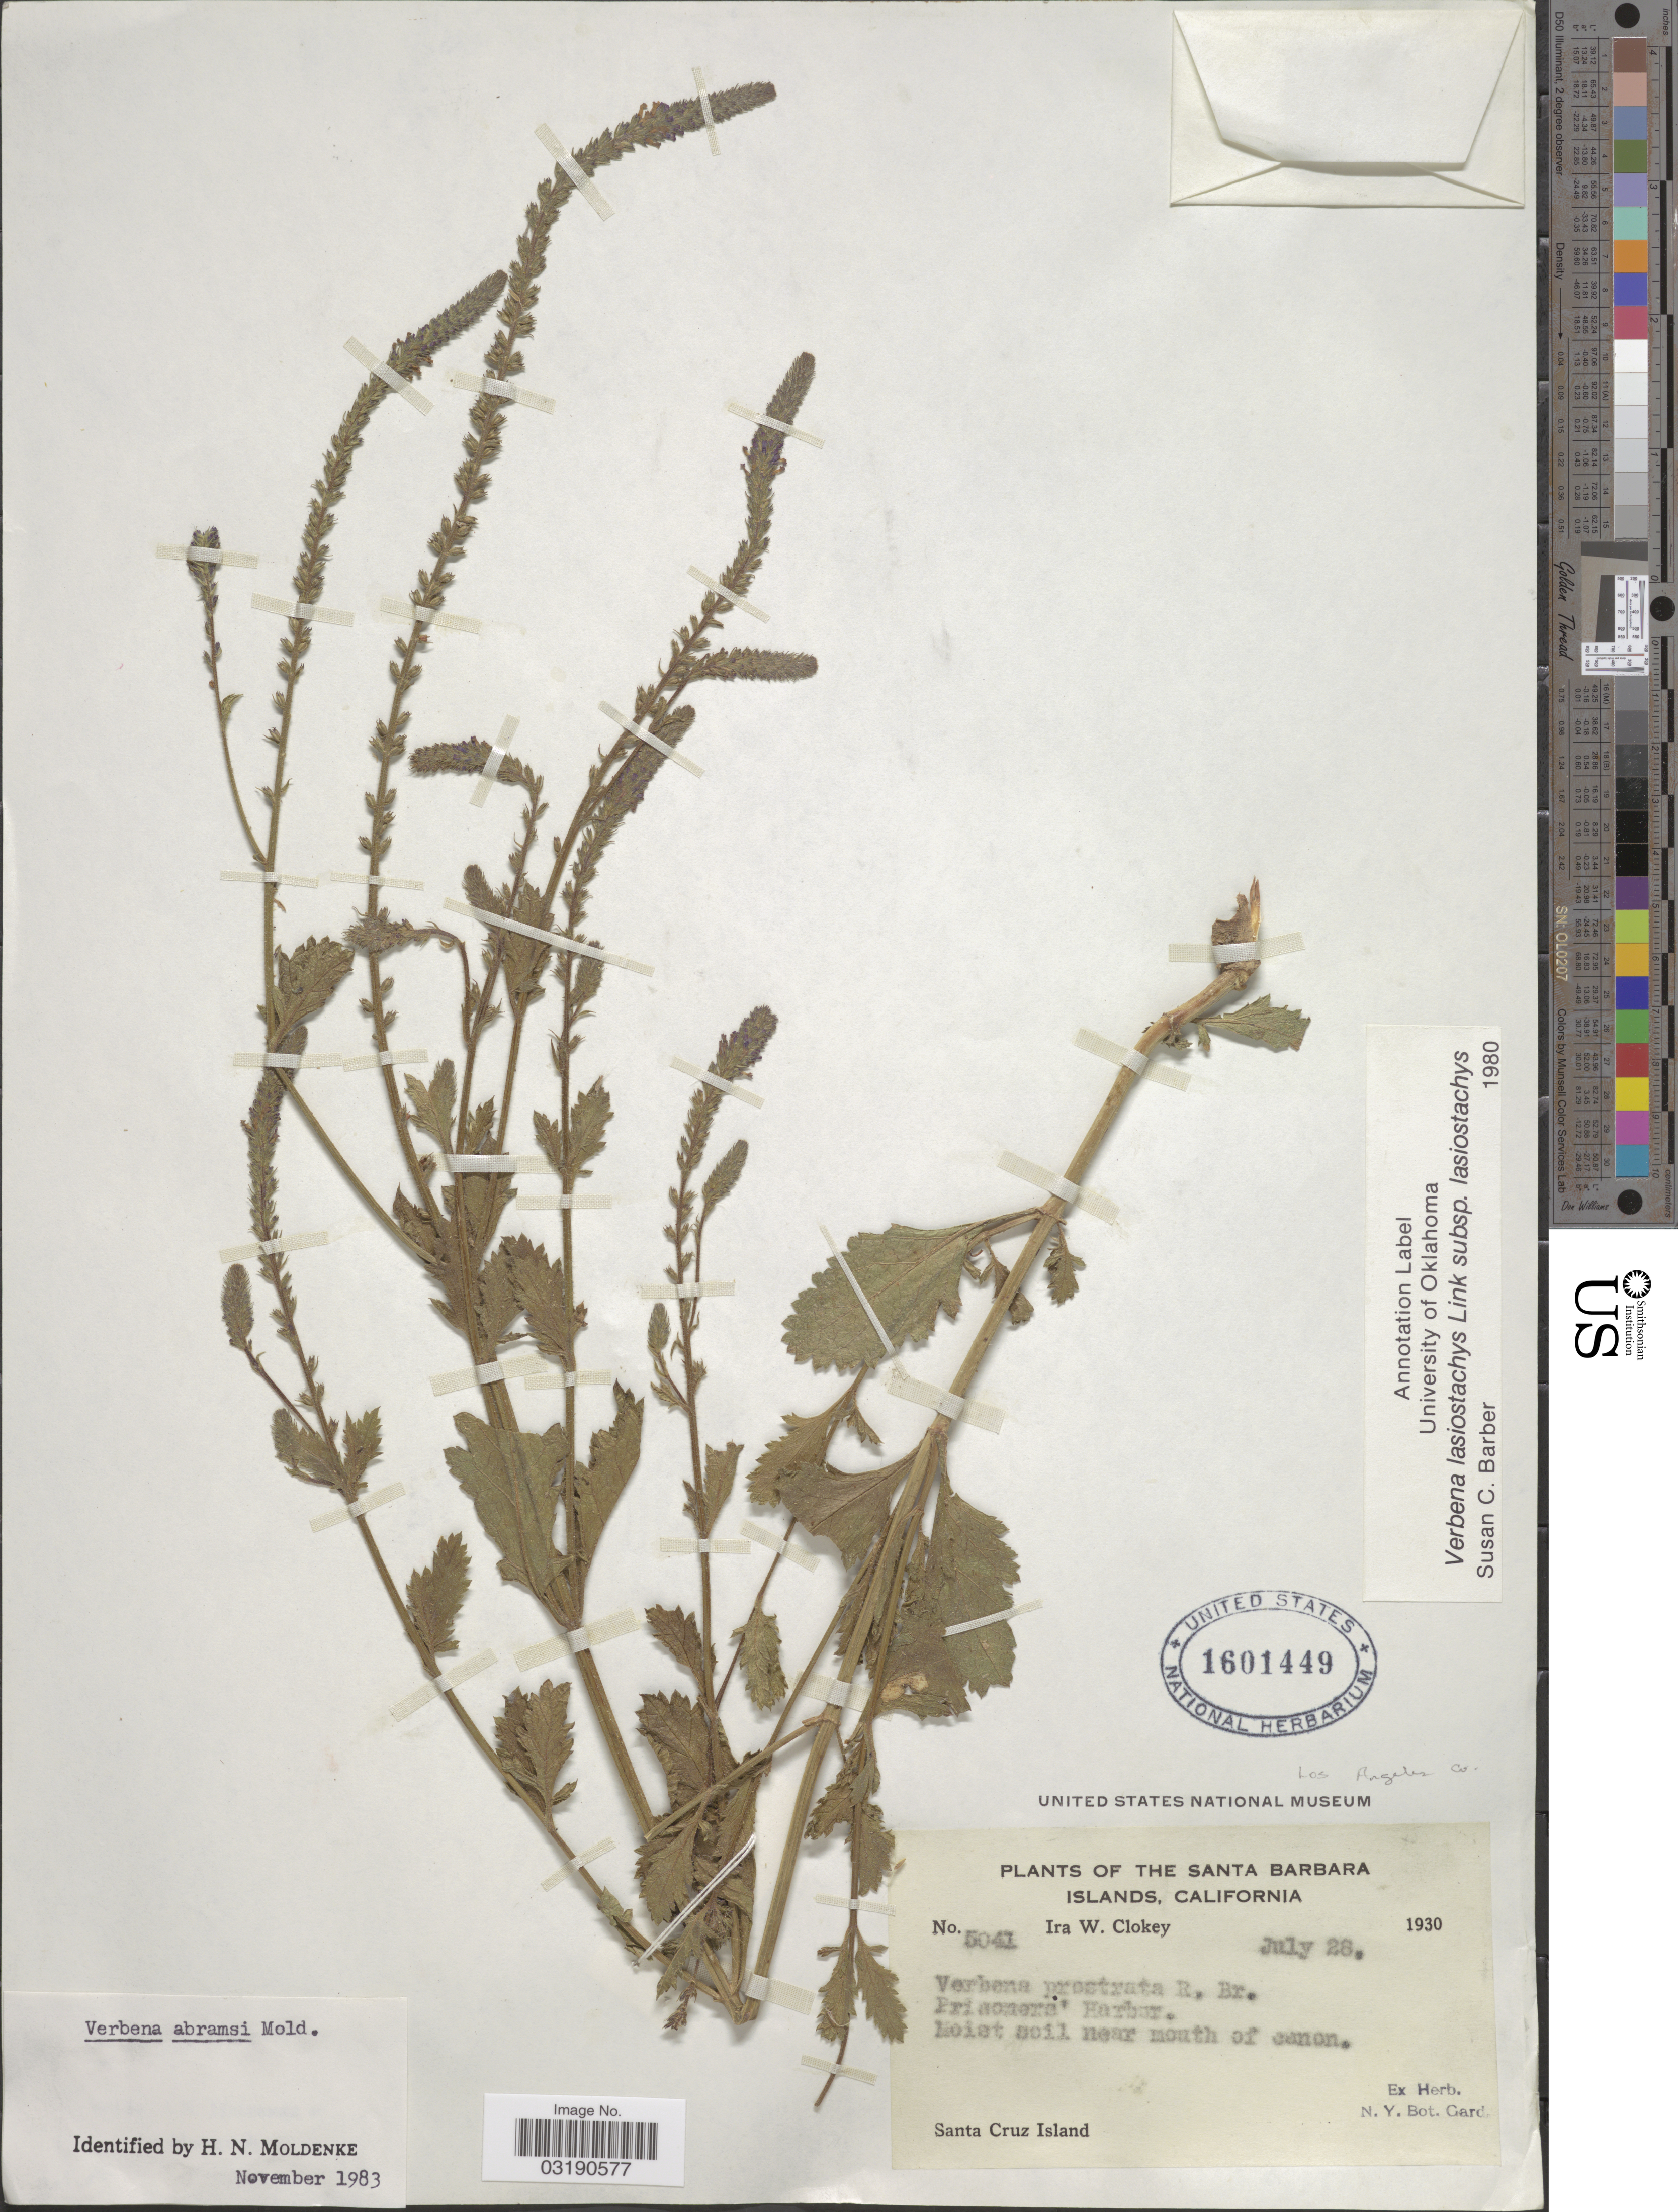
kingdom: Plantae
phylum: Tracheophyta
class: Magnoliopsida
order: Lamiales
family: Verbenaceae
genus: Verbena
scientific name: Verbena abramsii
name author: Moldenke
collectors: I. W. Clokey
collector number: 5041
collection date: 1930-07-28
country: United States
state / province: California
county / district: Santa Barbara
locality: The Santa Barbara Island, Moist soil near mouth of canon, Santa Cruz Island.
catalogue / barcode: US 1601449